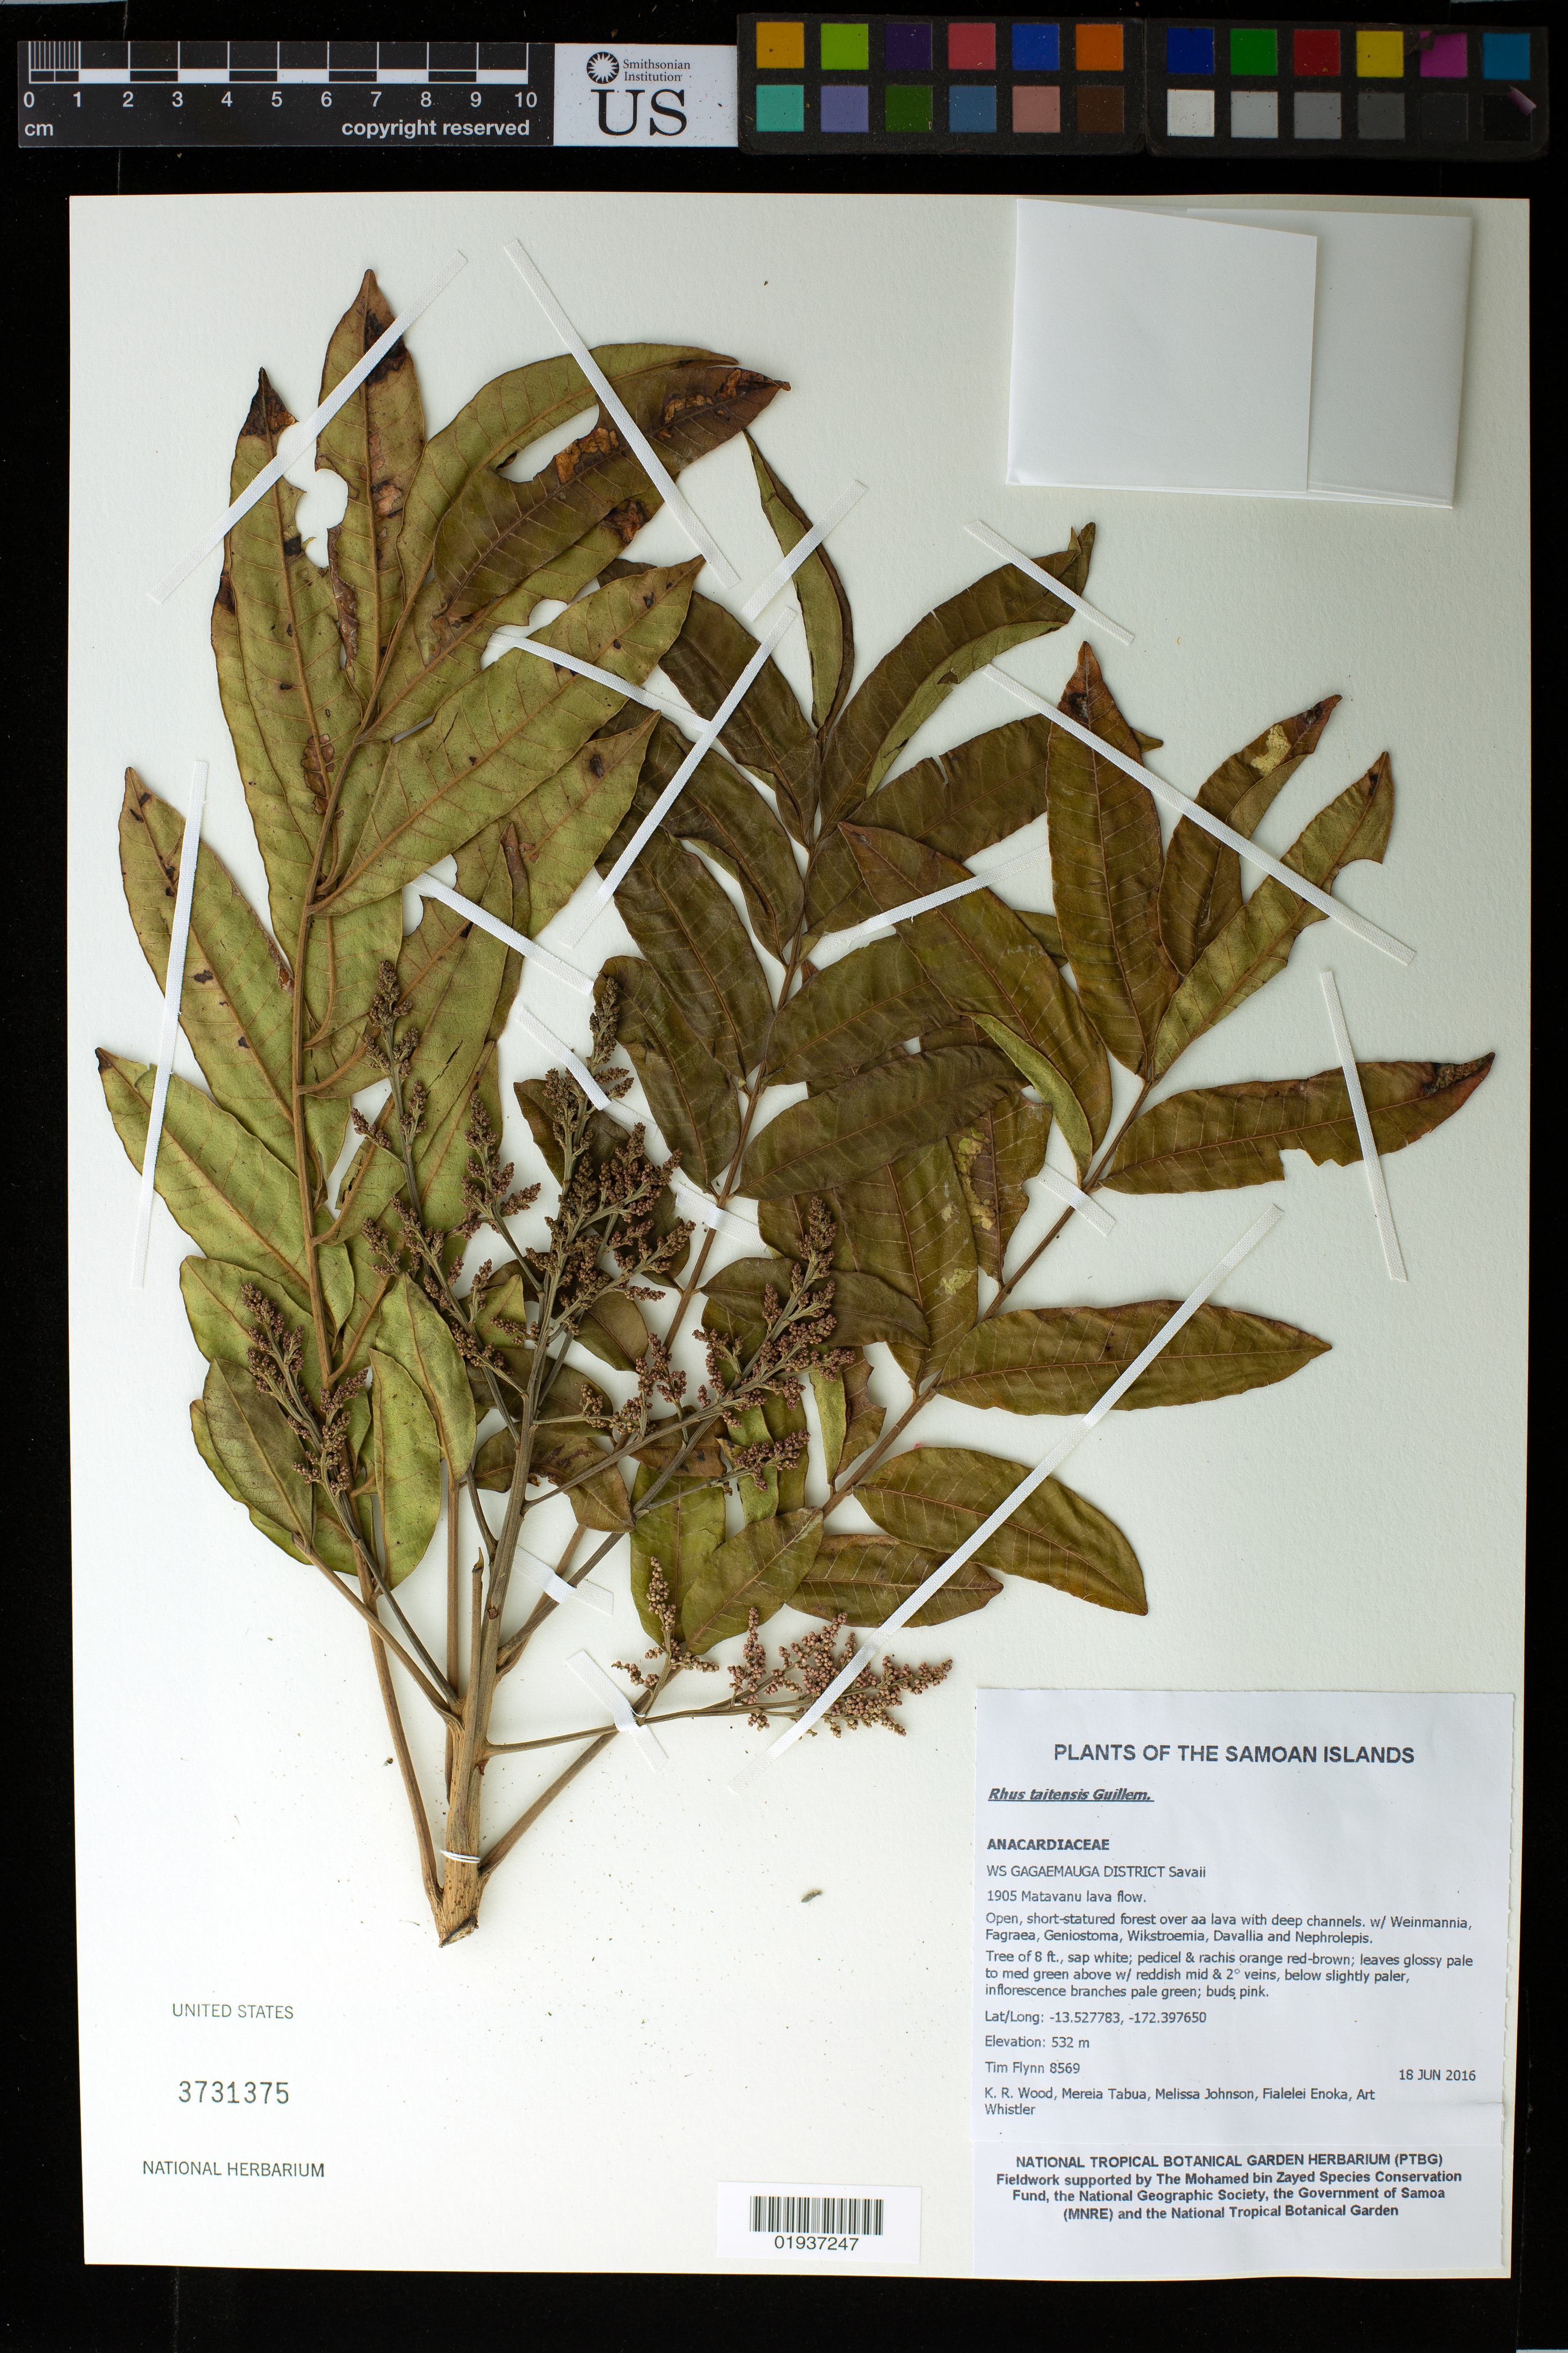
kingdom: Plantae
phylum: Tracheophyta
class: Magnoliopsida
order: Sapindales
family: Anacardiaceae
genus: Rhus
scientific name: Rhus taitensis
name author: Guill.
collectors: K. R. Wood, T. W. Flynn, M. Tabua, M. Johnson, F. Enoka & A. Whistler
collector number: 8569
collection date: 2016-06-18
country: Samoa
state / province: Gagaifomauga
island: Savai'i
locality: Savaii, 1905 Matavanua lava flow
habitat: Open, short-statured forest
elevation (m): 532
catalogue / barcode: US 3731375